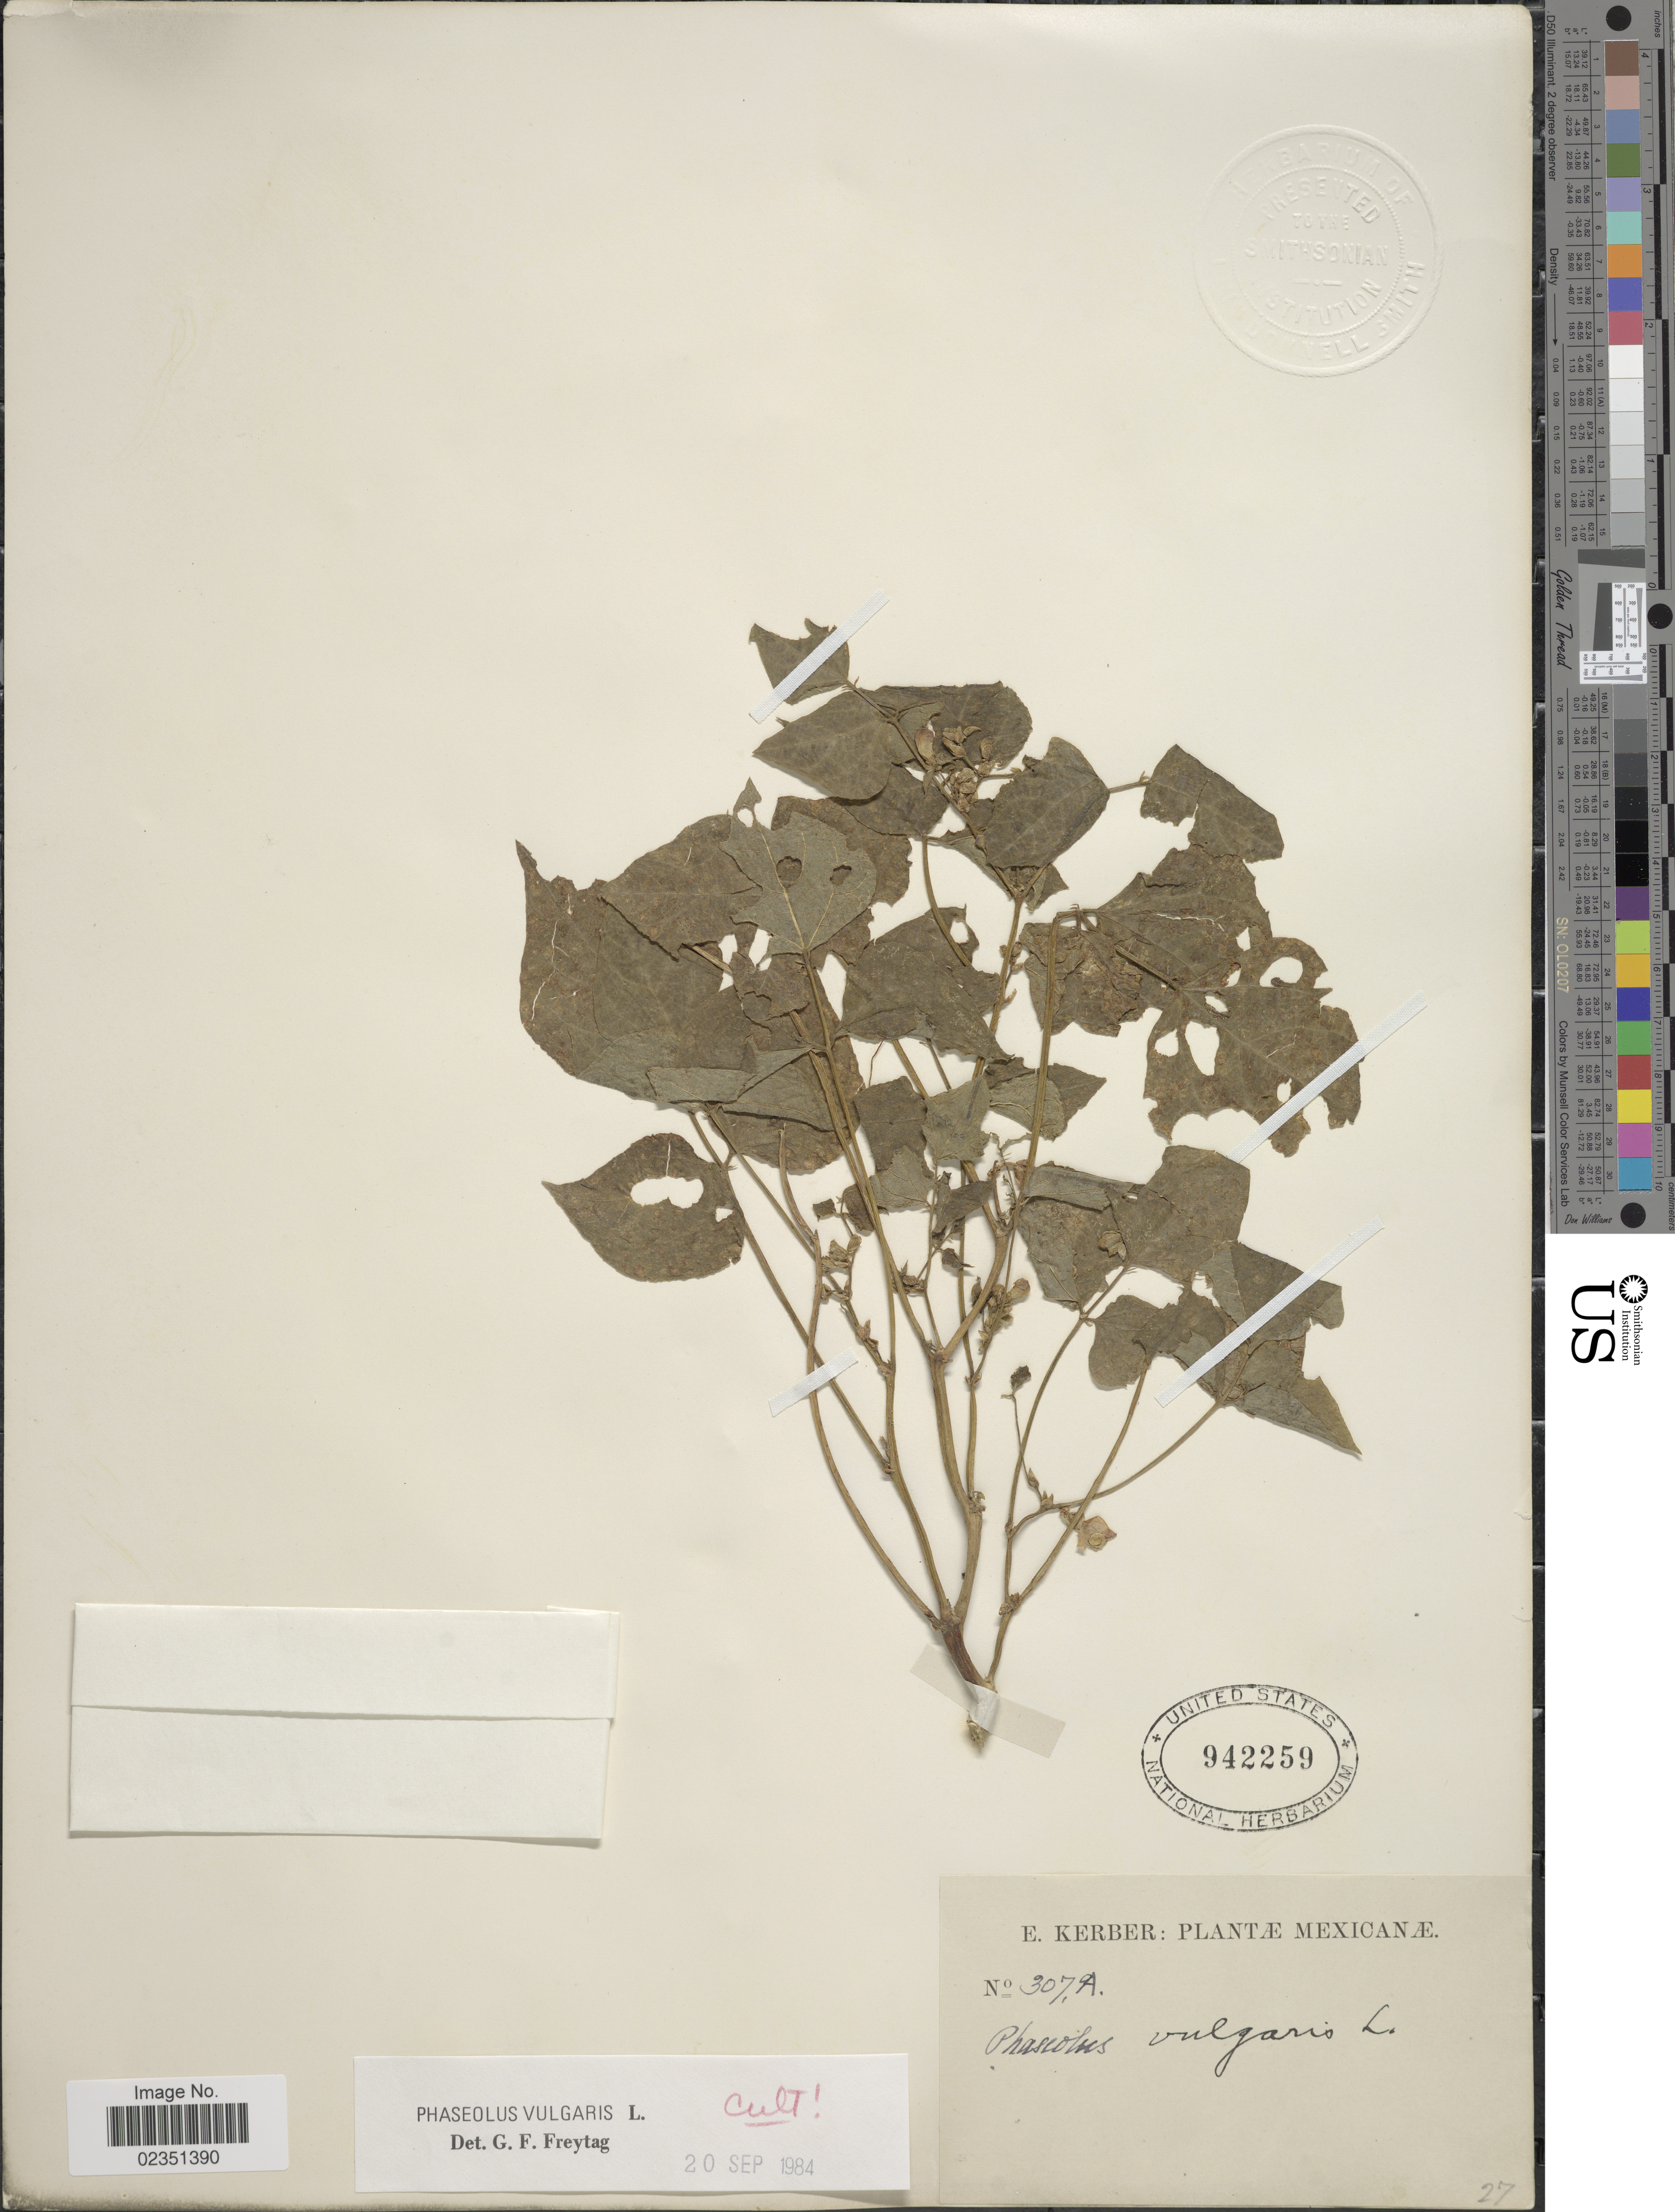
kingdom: Plantae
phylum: Tracheophyta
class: Magnoliopsida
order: Fabales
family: Fabaceae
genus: Phaseolus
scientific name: Phaseolus vulgaris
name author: L.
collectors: E. Kerber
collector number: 307A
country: Mexico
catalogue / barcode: US 942259